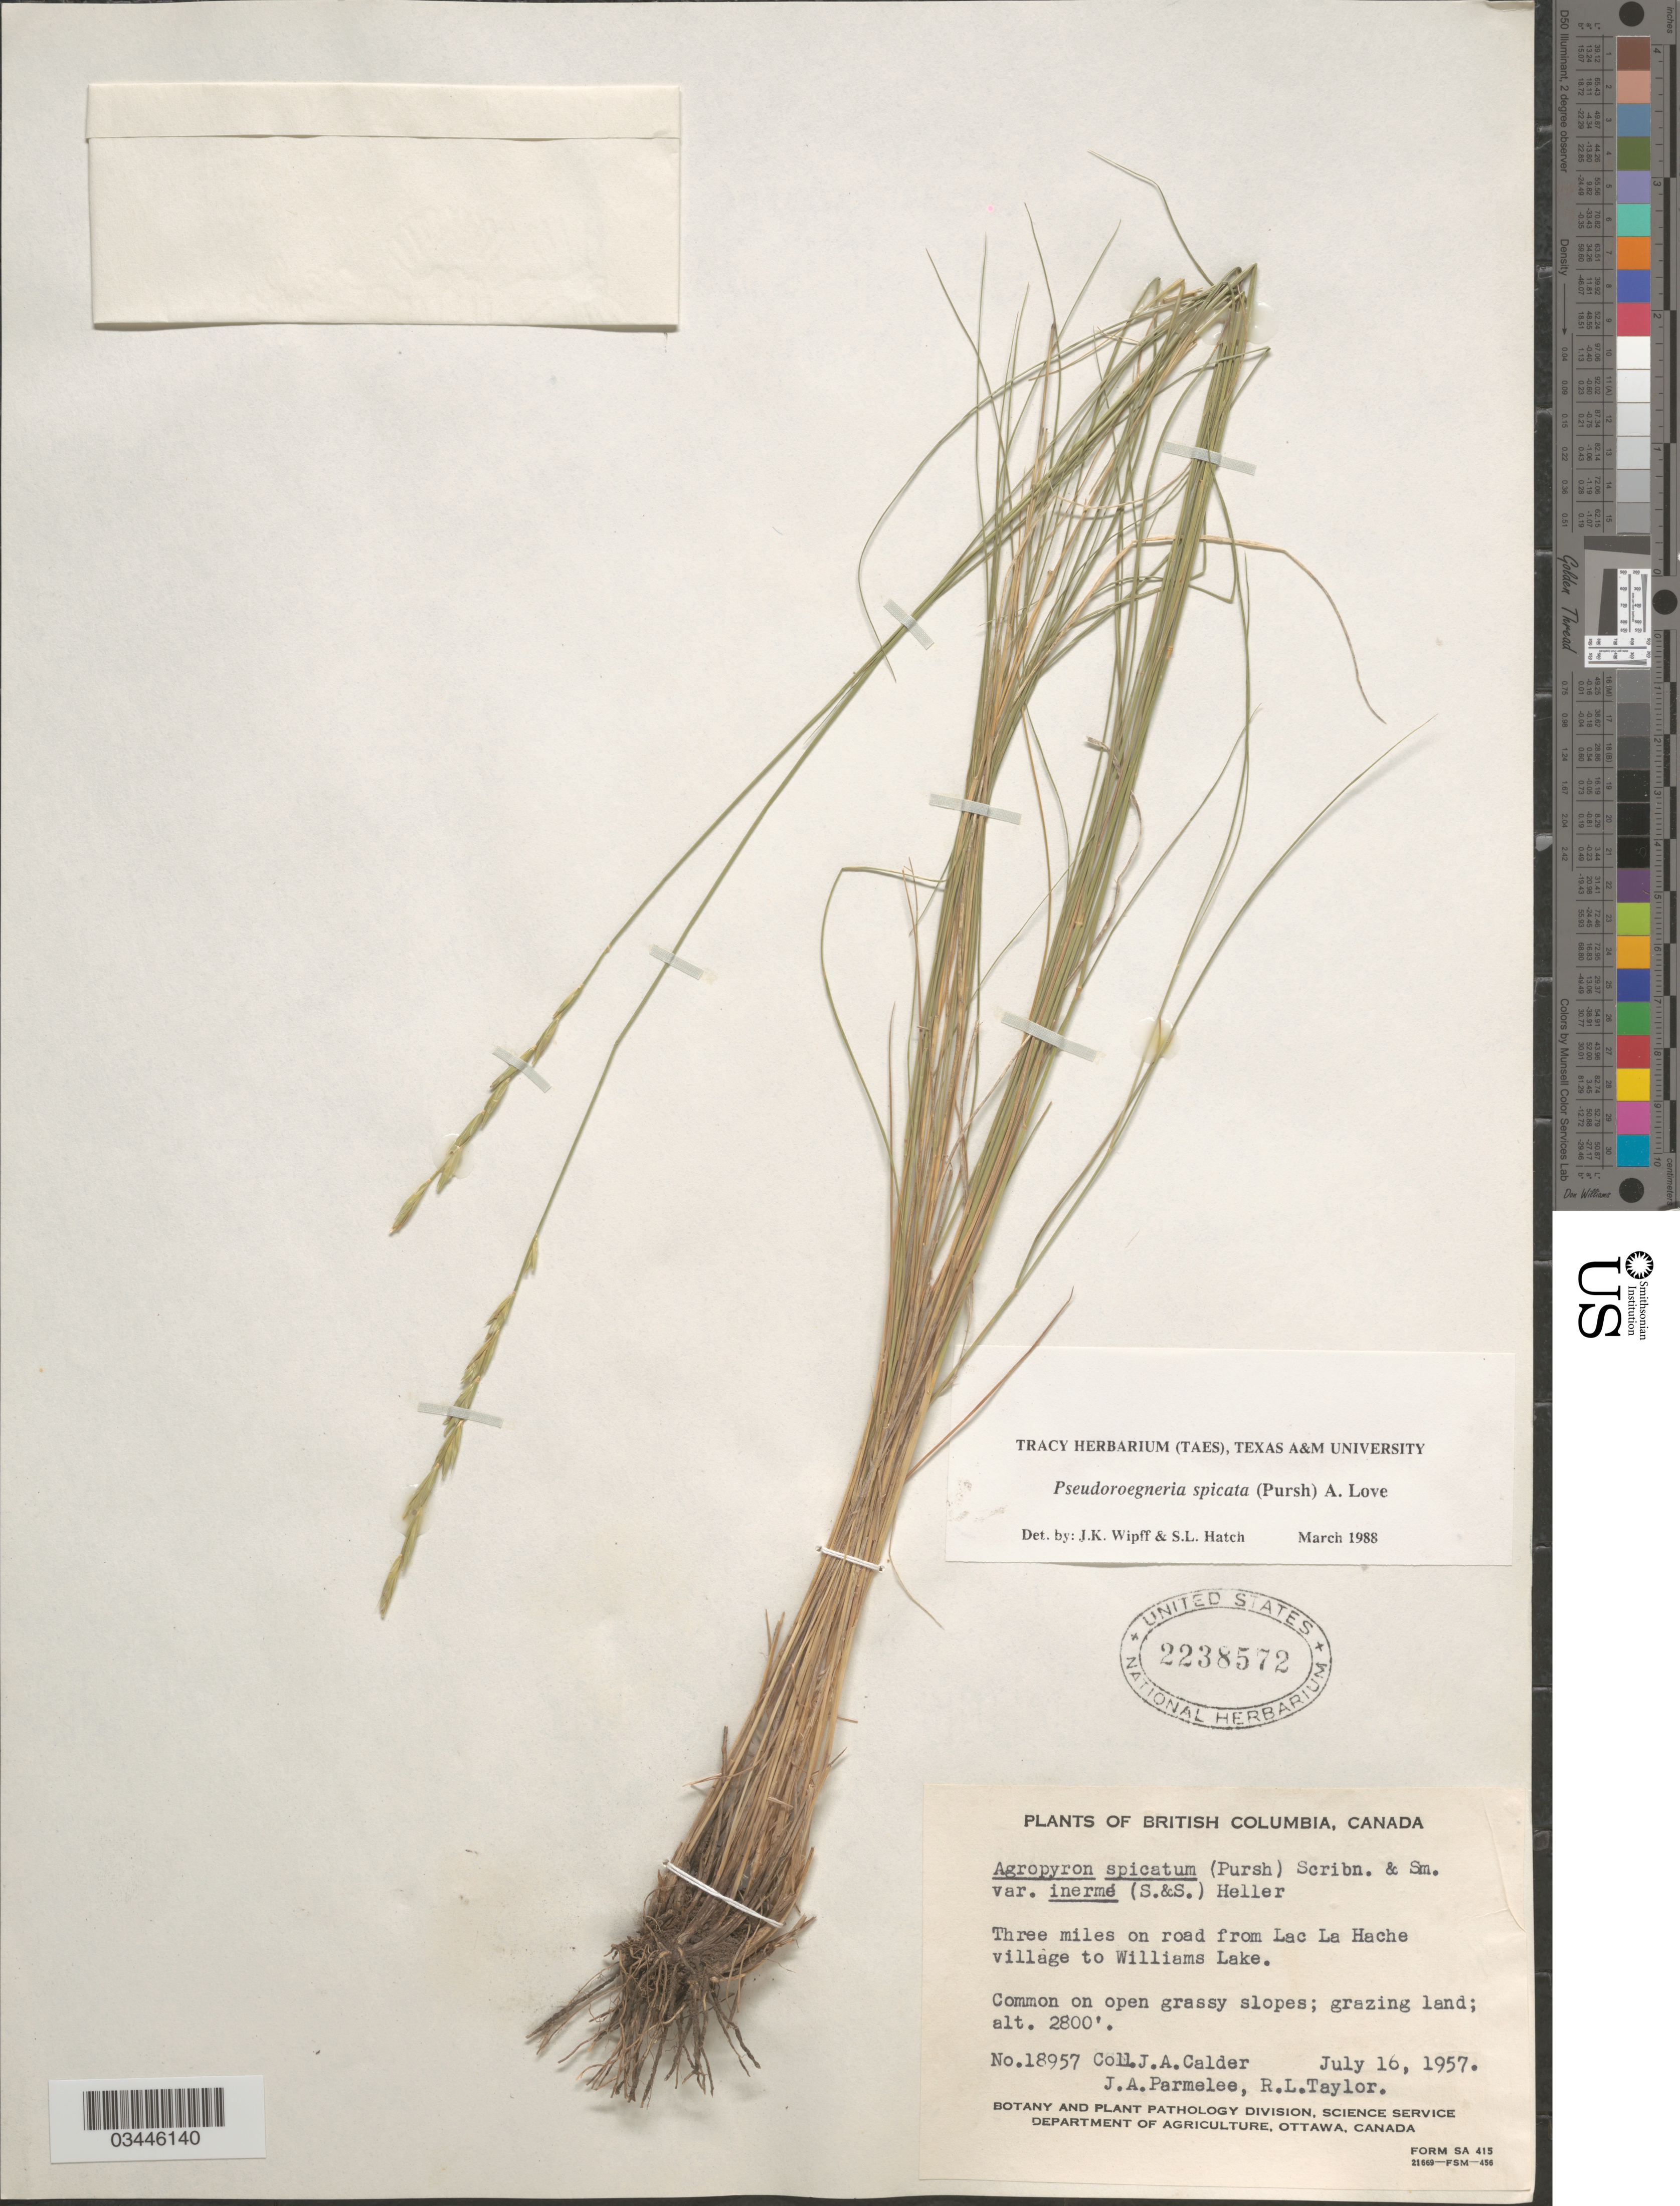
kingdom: Plantae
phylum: Tracheophyta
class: Liliopsida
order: Poales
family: Poaceae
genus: Pseudoroegneria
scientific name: Pseudoroegneria spicata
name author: (Pursh) Á. Löve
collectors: J. A. Calder, J. A. Parmelee & R. Taylor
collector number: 18957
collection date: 1957-07-16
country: Canada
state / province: British Columbia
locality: Three miles on road from Lac La Hache village to Williams Lake. Common on open grassy slopes; grazing land.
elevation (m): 853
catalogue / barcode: US 2238572